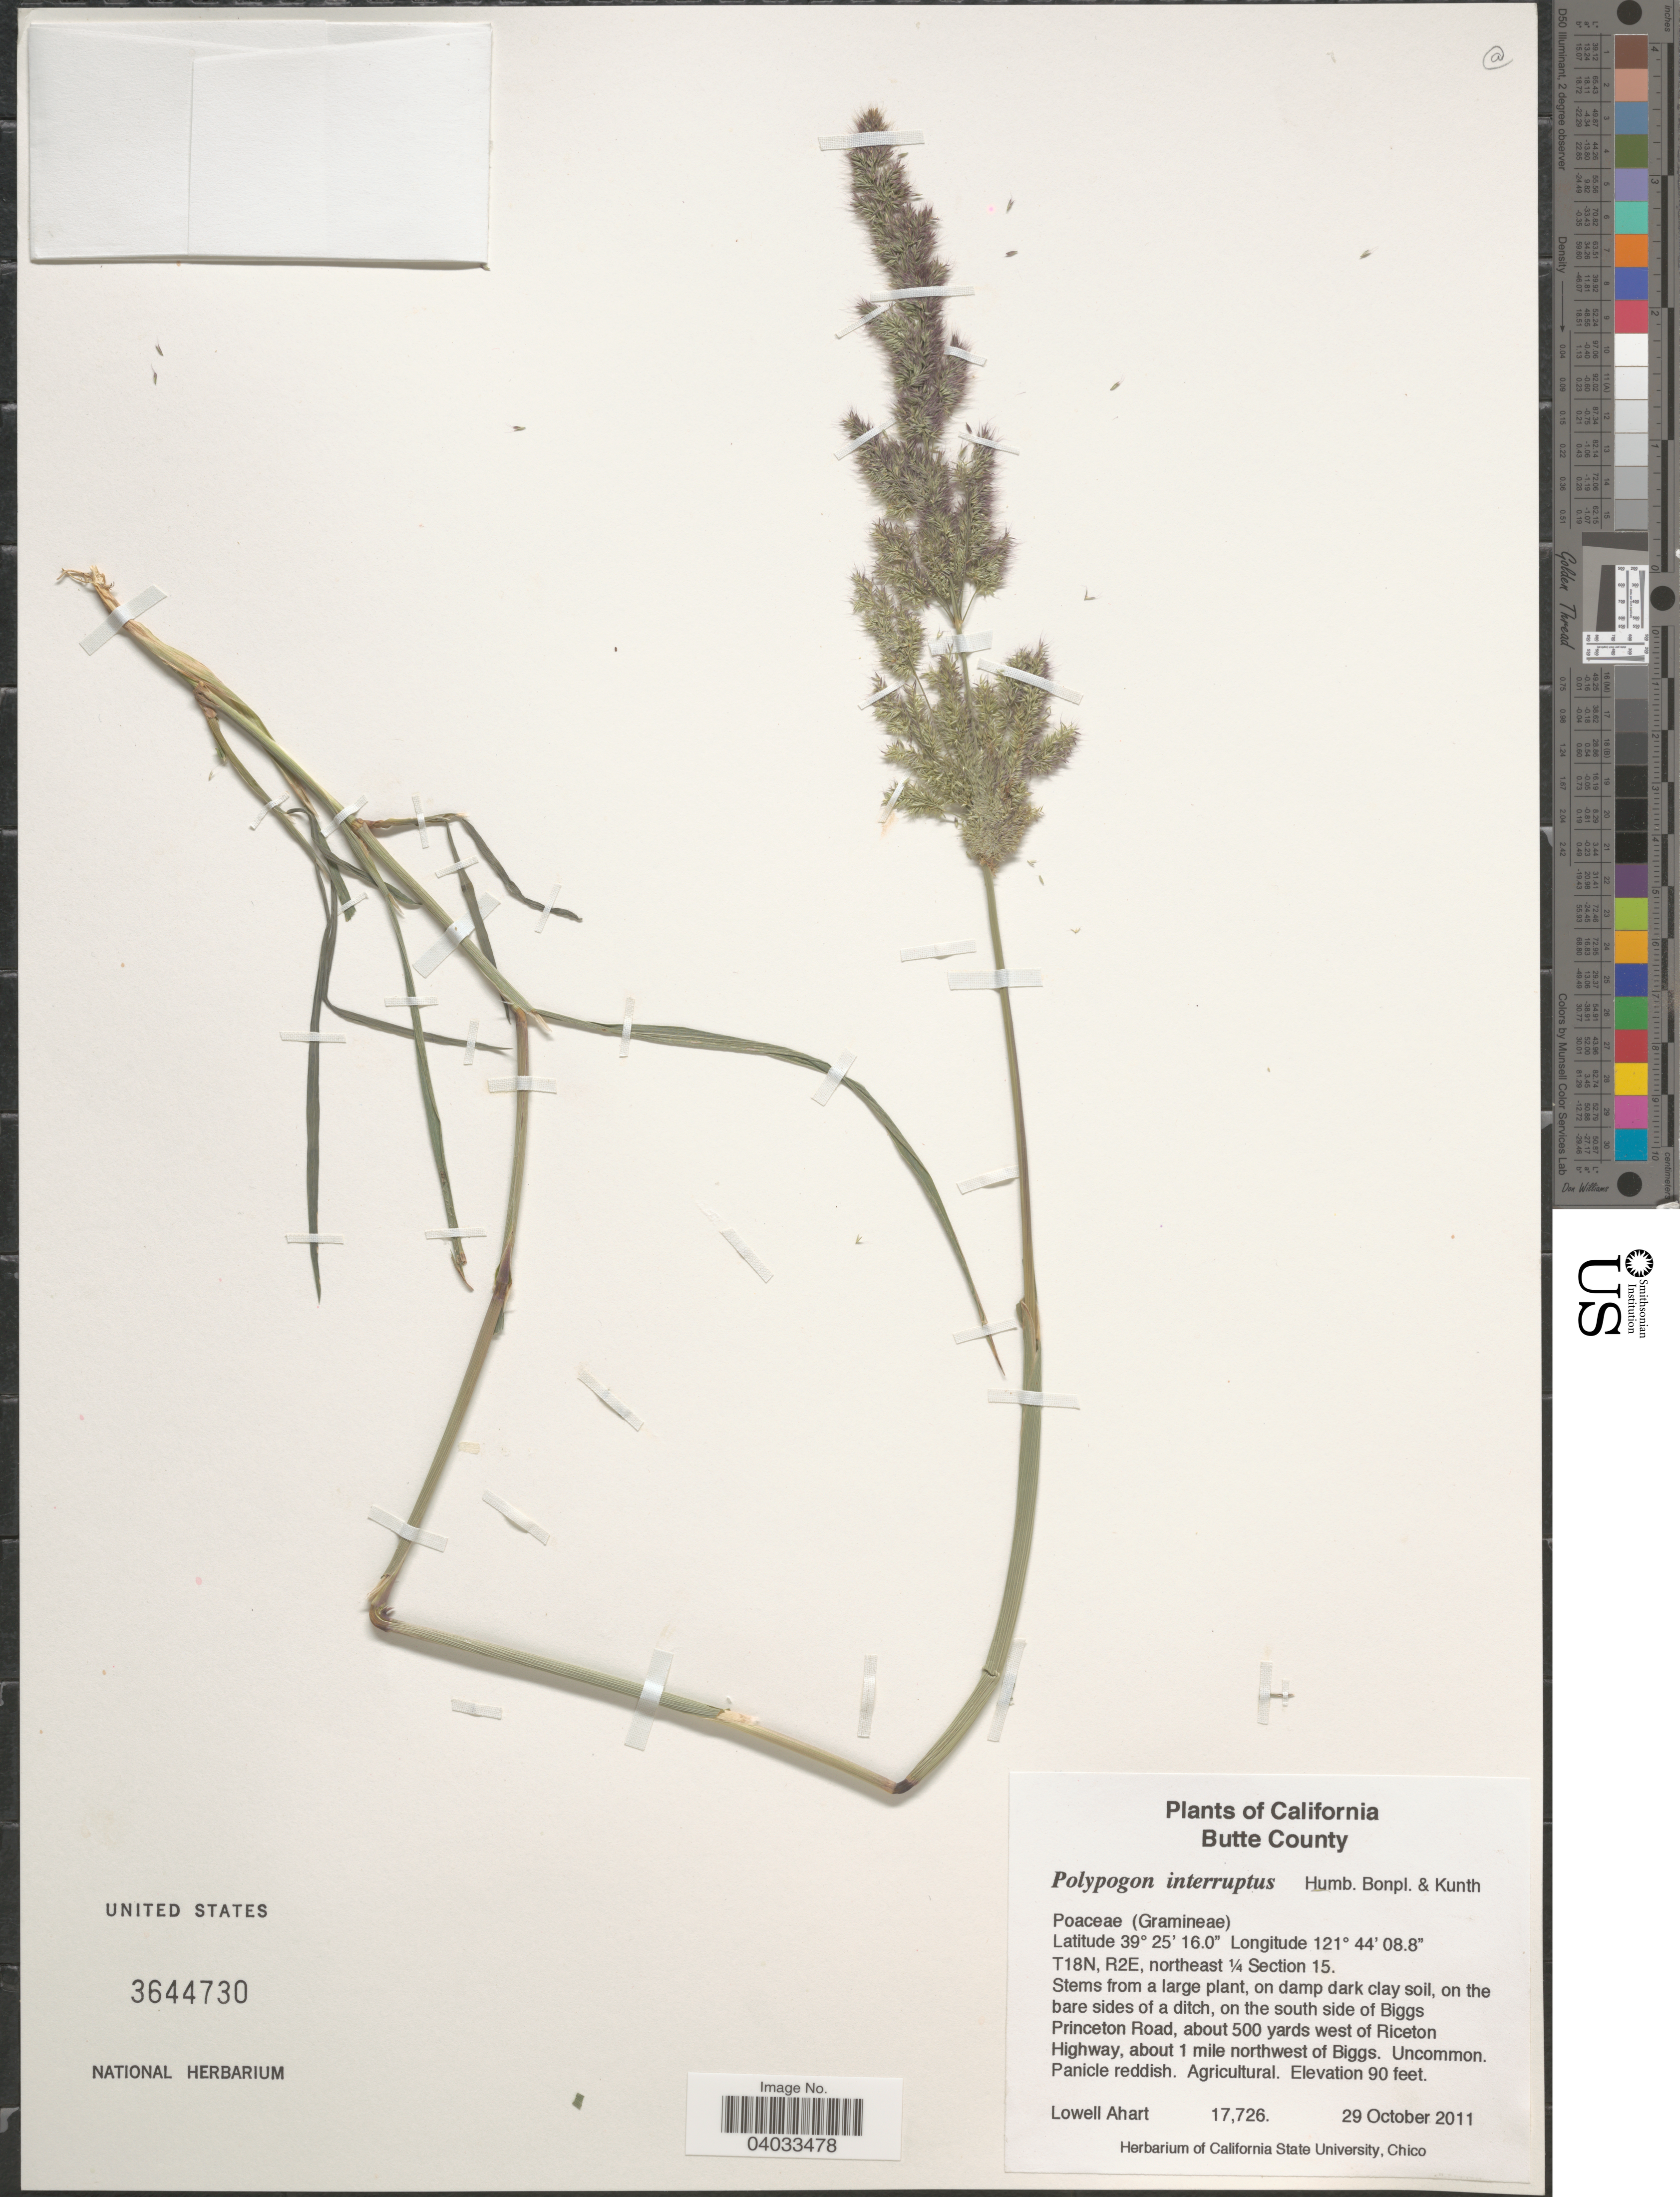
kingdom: Plantae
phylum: Tracheophyta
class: Liliopsida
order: Poales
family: Poaceae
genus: Polypogon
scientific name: Polypogon interruptus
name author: Kunth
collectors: L. Ahart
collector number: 17726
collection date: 2011-10-29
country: United States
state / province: California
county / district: Butte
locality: Butte County. T18N, R2E, northeast ¼ Section 15. On the south side of Biggs Princeton Road, about 500 yards west of Riceton Highway, about 1 mile northwest of Biggs.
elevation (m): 27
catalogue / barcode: US 3644730